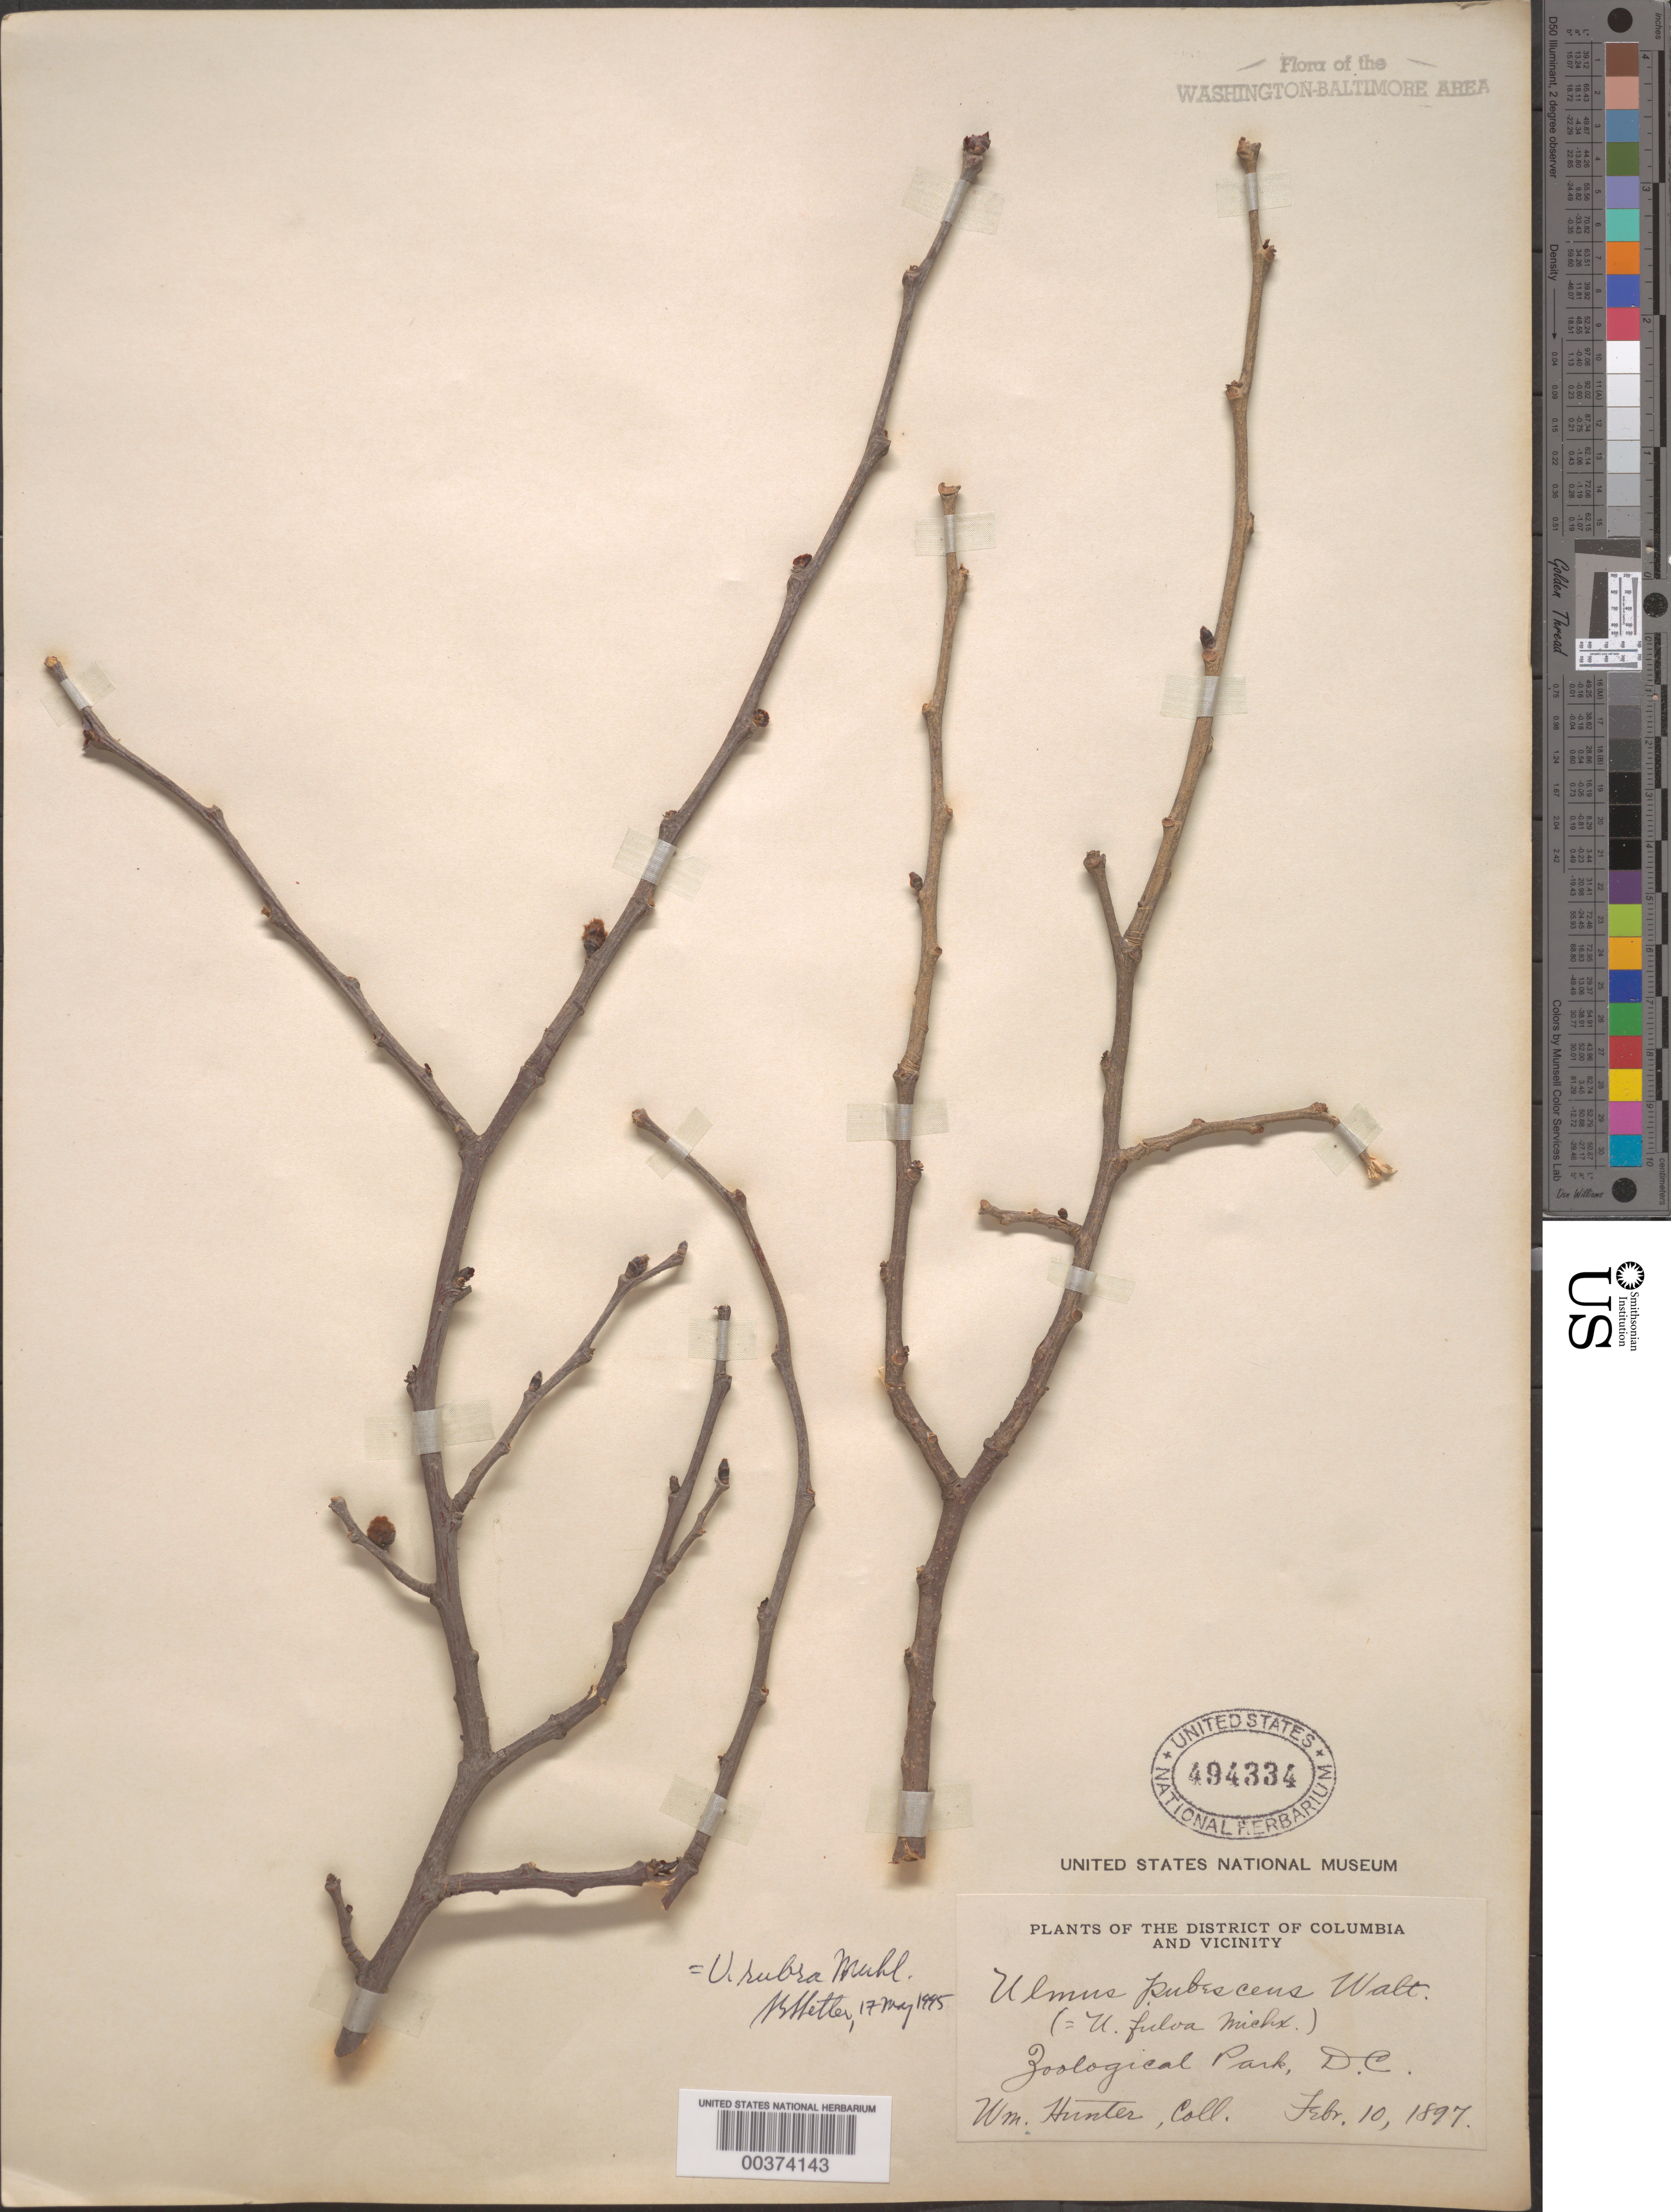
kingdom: Plantae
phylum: Tracheophyta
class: Magnoliopsida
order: Rosales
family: Ulmaceae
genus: Ulmus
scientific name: Ulmus rubra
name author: Muhl.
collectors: W. Hunter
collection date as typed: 10 Feb 1897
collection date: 1897-02-10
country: United States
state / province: District of Columbia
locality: Zoological Park Rock Creek Park and vicinity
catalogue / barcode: US 494334